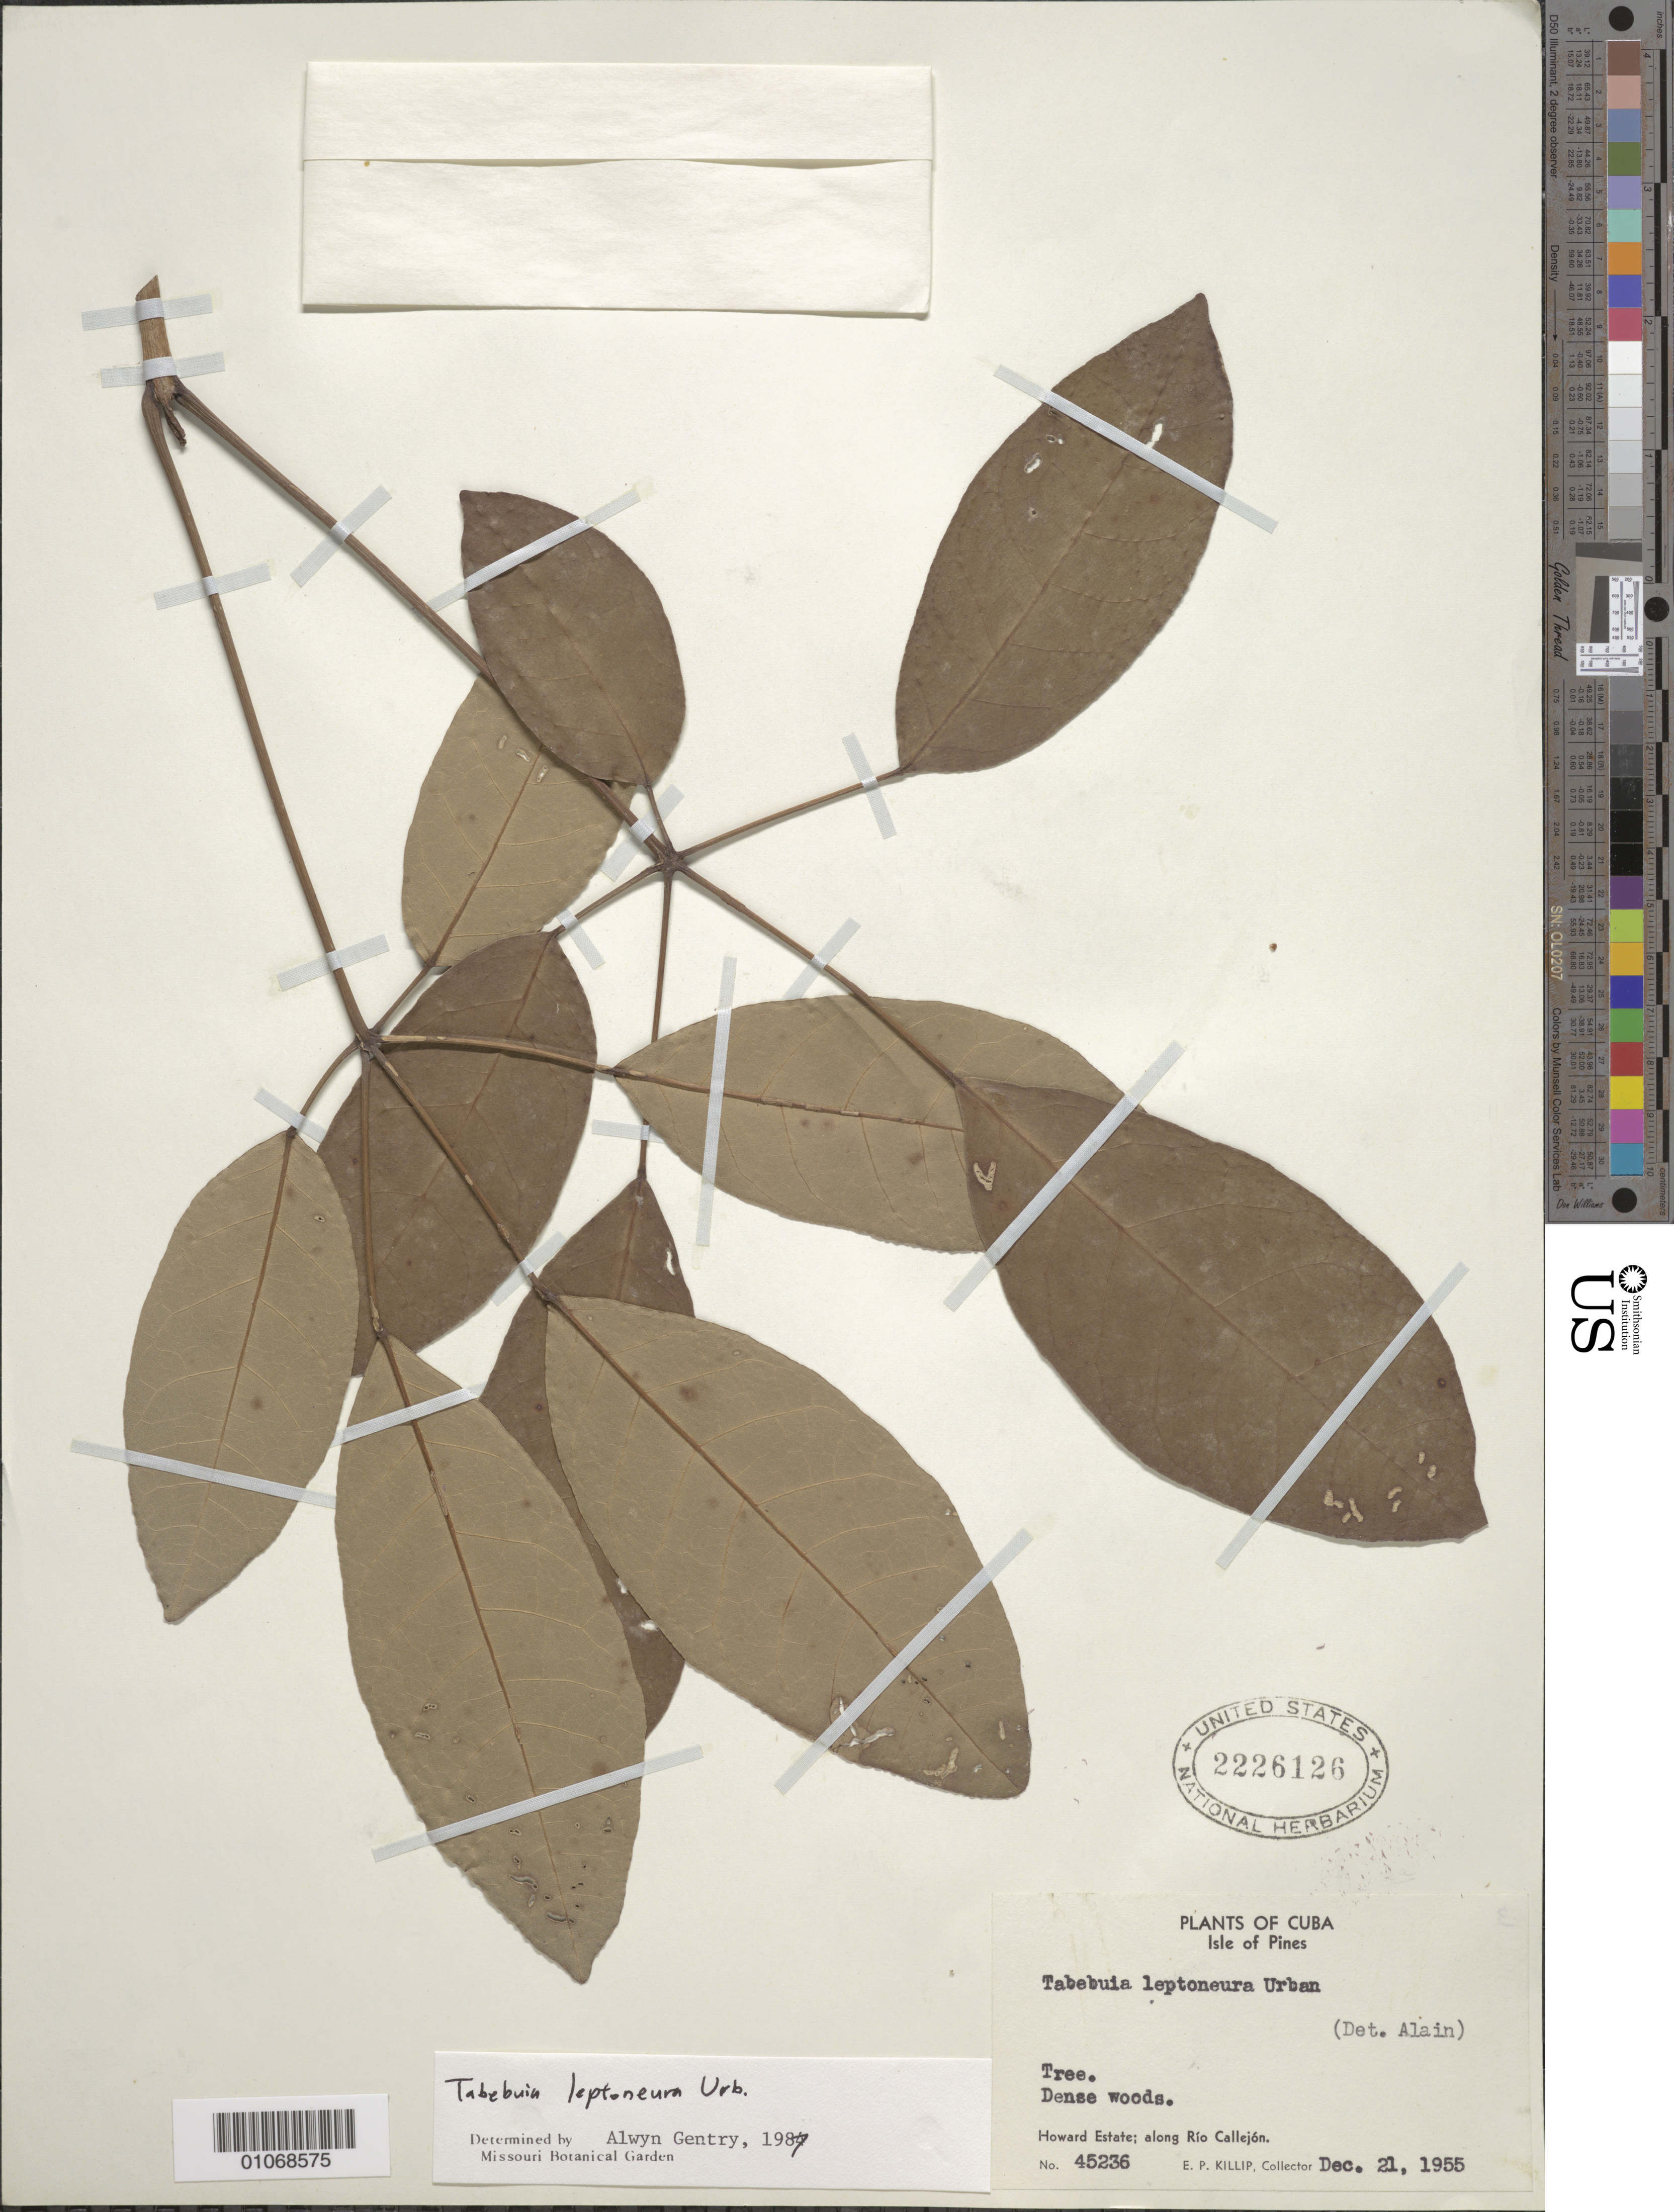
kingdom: Plantae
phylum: Tracheophyta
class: Magnoliopsida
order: Lamiales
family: Bignoniaceae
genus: Tabebuia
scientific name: Tabebuia leptoneura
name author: Urb.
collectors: E. P. Killip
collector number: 45236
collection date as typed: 21 Dec 1955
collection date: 1955-12-21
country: Cuba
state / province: Isla de La Juventud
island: Isla de la Juventud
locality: Dense woods Howard Estate: along Rio Callejon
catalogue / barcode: US 2226126